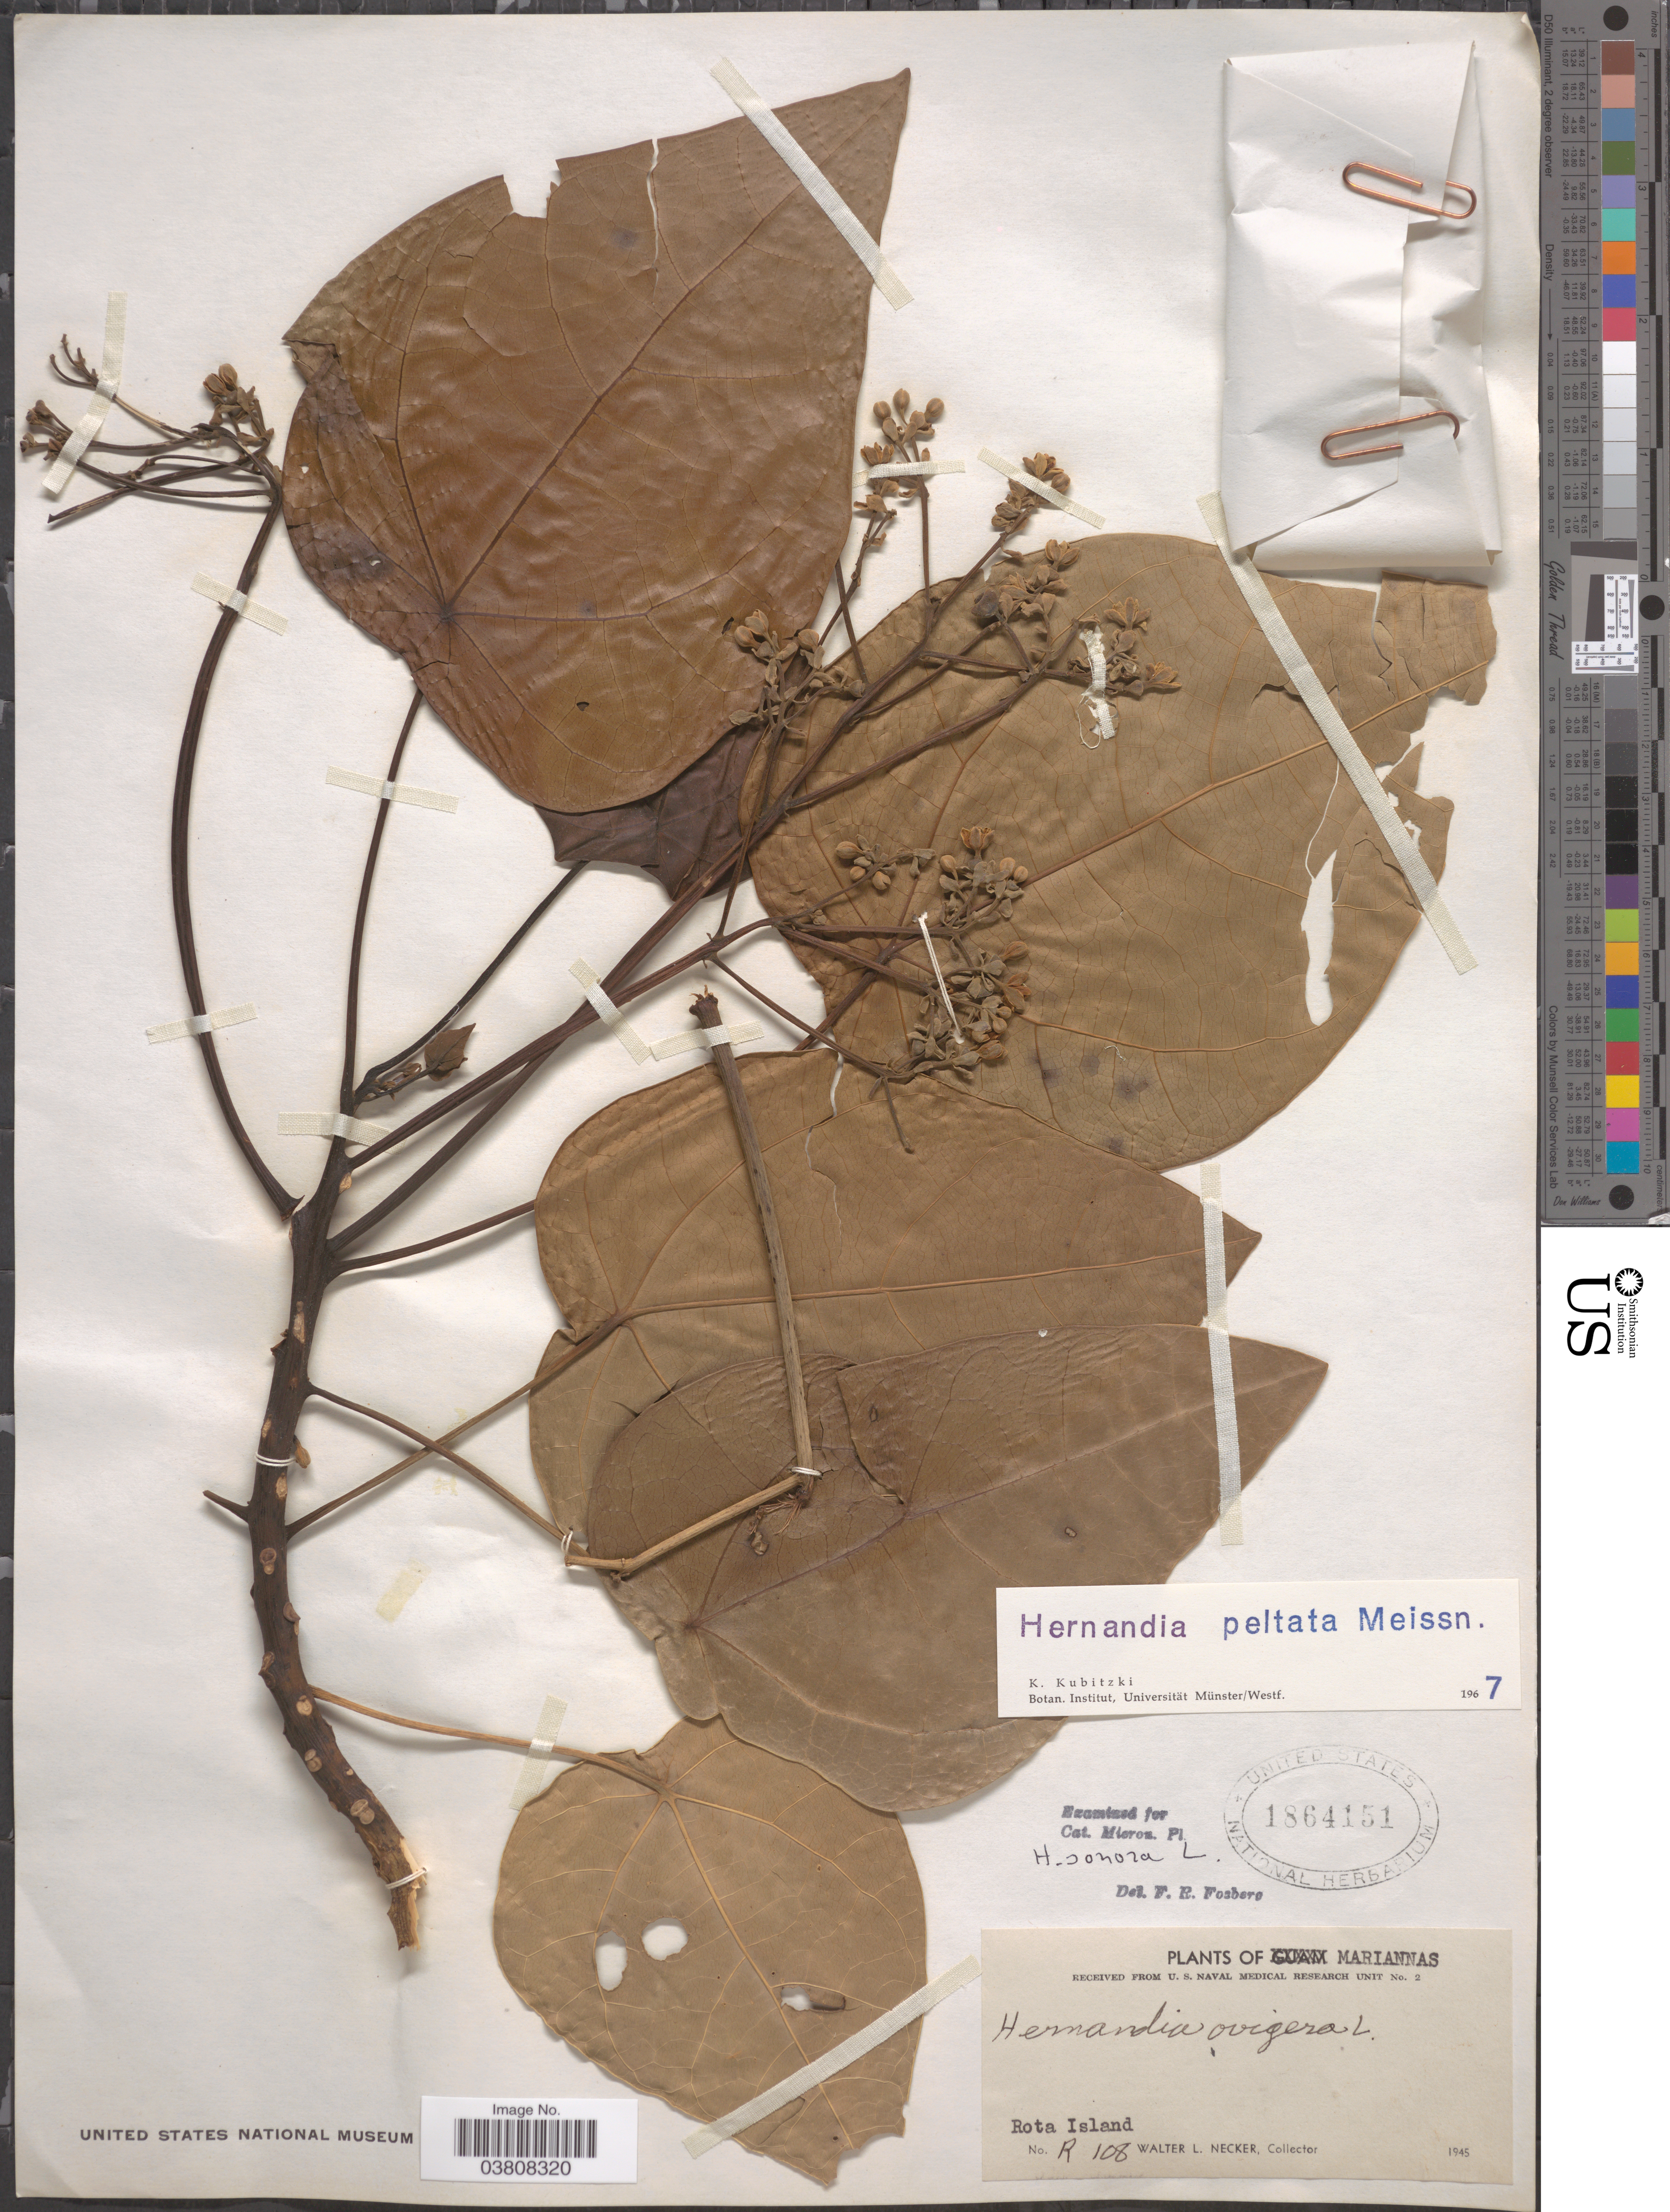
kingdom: Plantae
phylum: Tracheophyta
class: Magnoliopsida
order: Laurales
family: Hernandiaceae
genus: Hernandia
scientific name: Hernandia nymphaeifolia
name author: (C. Presl) Kubitzki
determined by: Strong, Mark T., (BOT), Smithsonian Institution - National Museum of Natural History (UNITED STATES)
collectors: W. L. Necker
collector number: R108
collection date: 1945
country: Northern Mariana Islands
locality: Mariannas. Rota Island.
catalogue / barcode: US 1864151